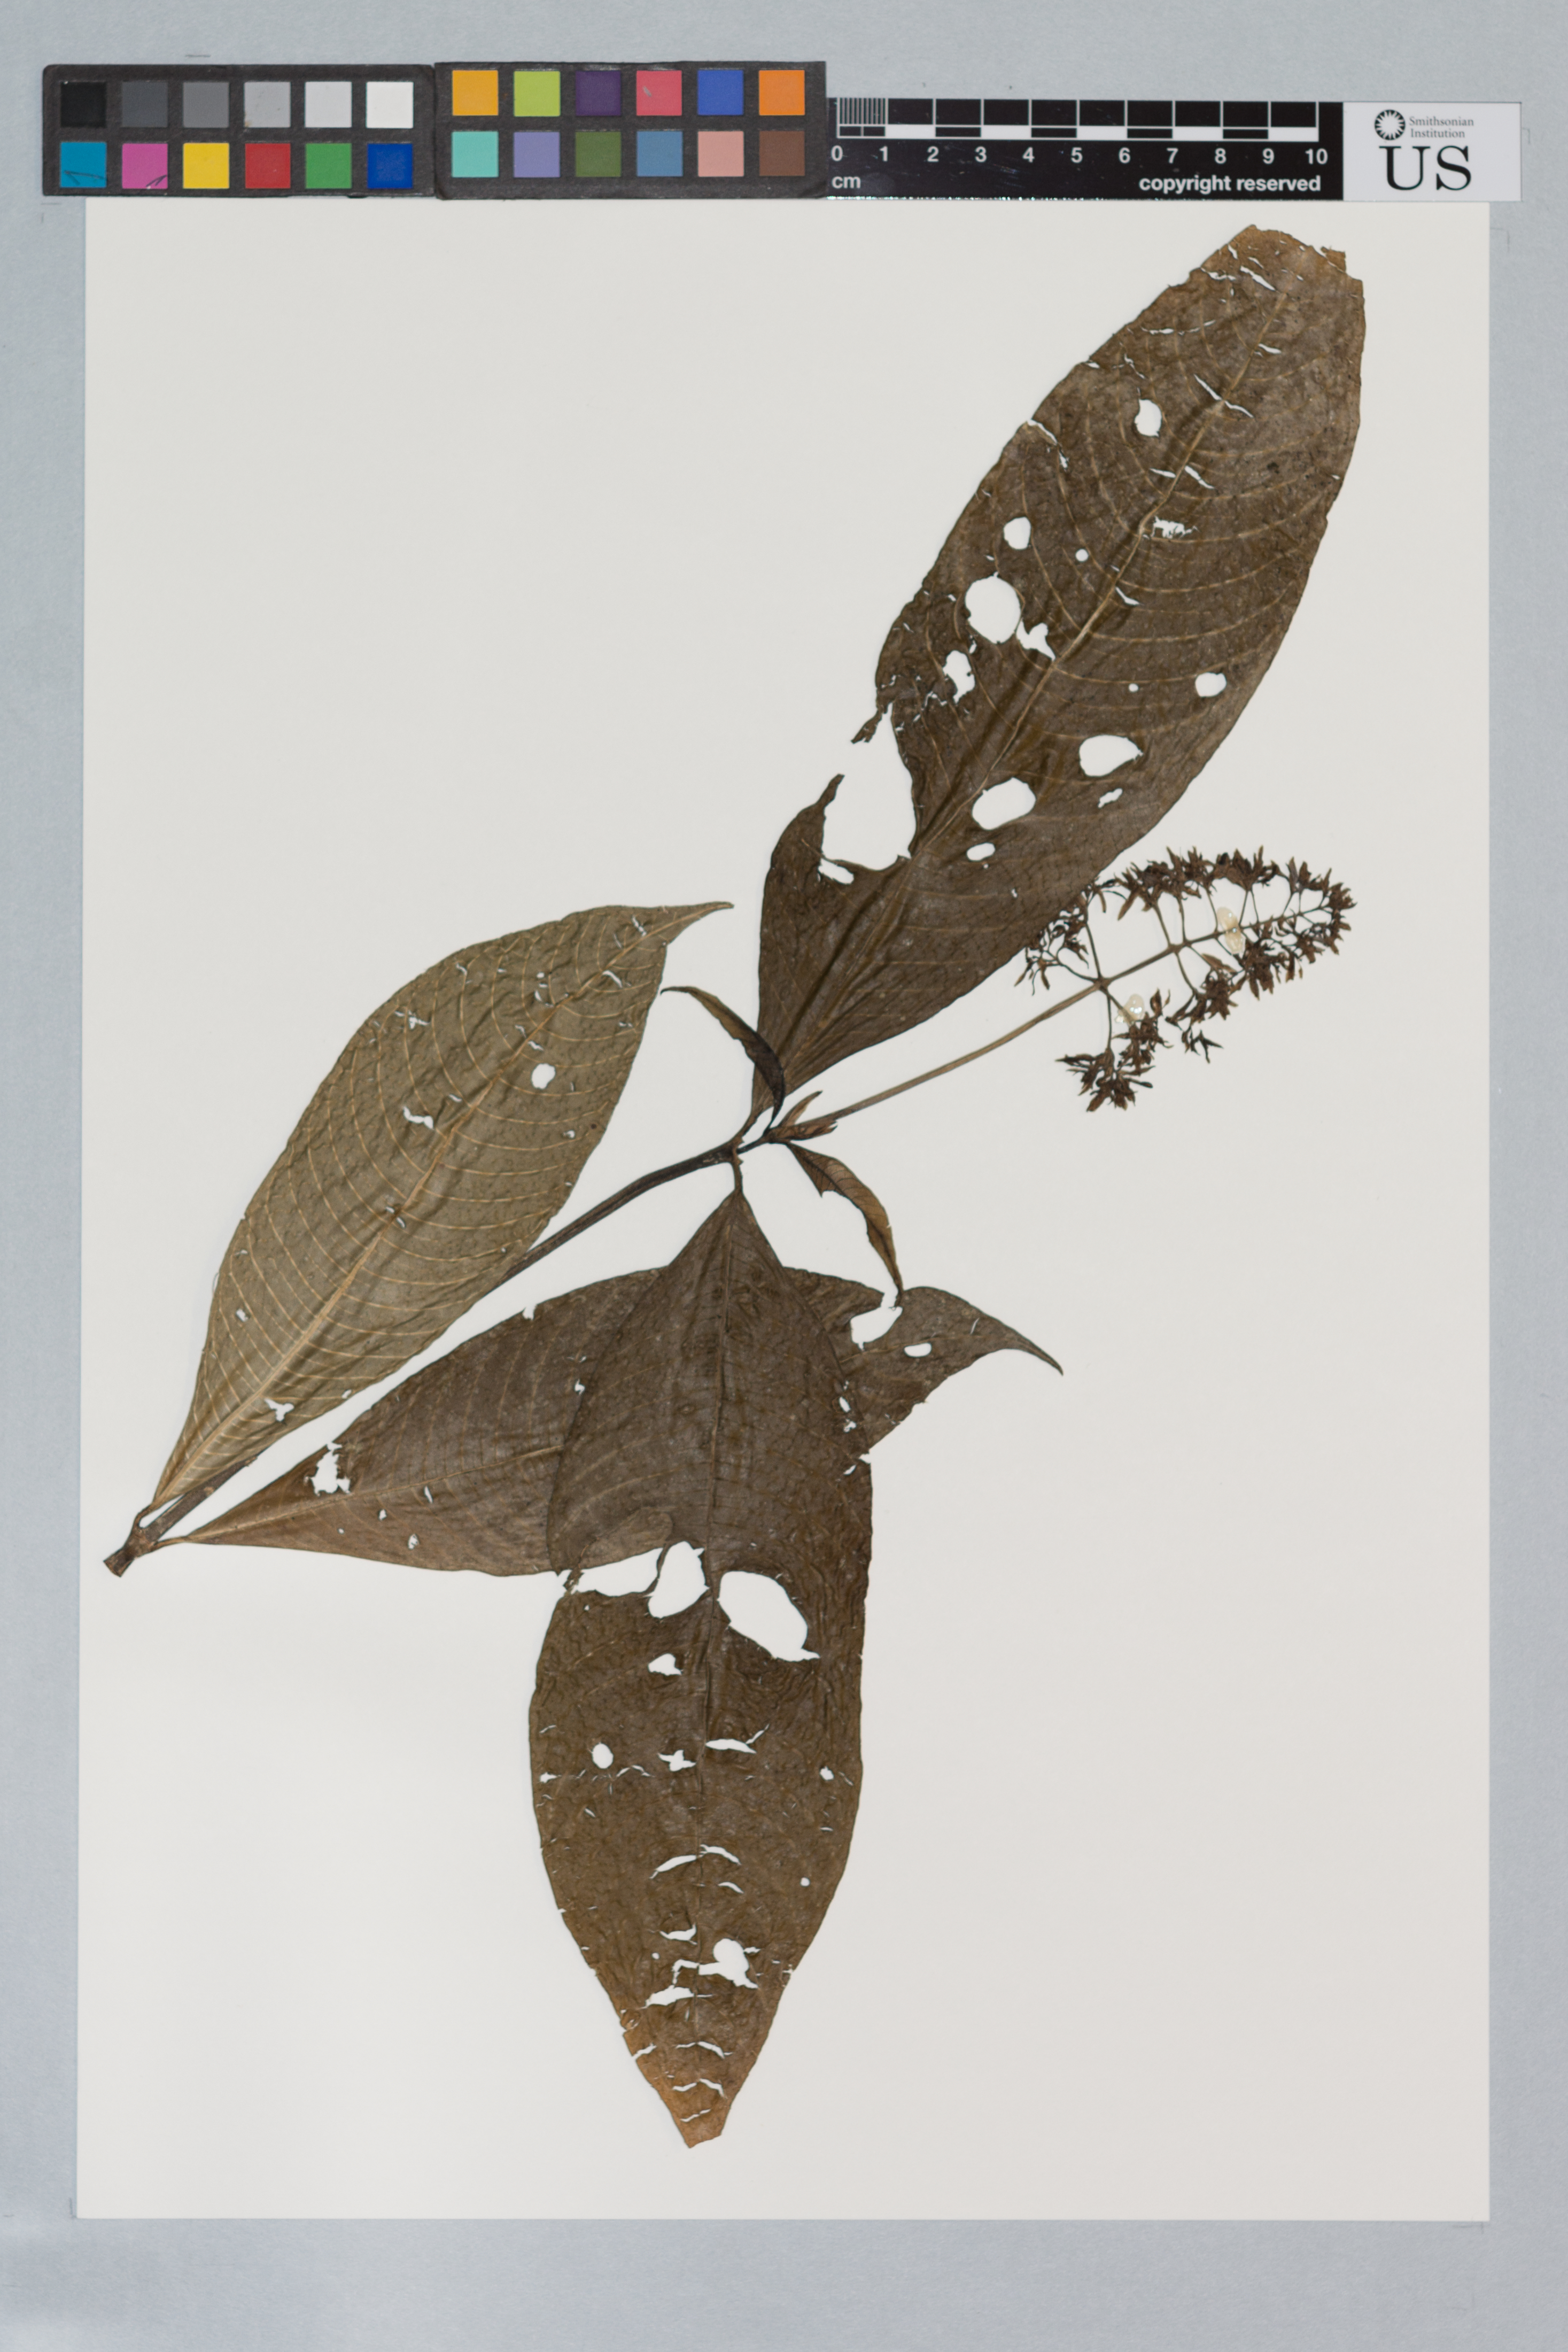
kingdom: Plantae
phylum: Tracheophyta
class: Magnoliopsida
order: Gentianales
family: Rubiaceae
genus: Psychotria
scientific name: Psychotria capitata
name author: Ruiz & Pav.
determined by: Kirkbride, J. H.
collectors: P. Grenand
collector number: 1711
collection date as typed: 17 Oct1975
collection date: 1975-10-17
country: French Guiana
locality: Trois Sauts (Haut Oyapock)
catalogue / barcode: US 2835137